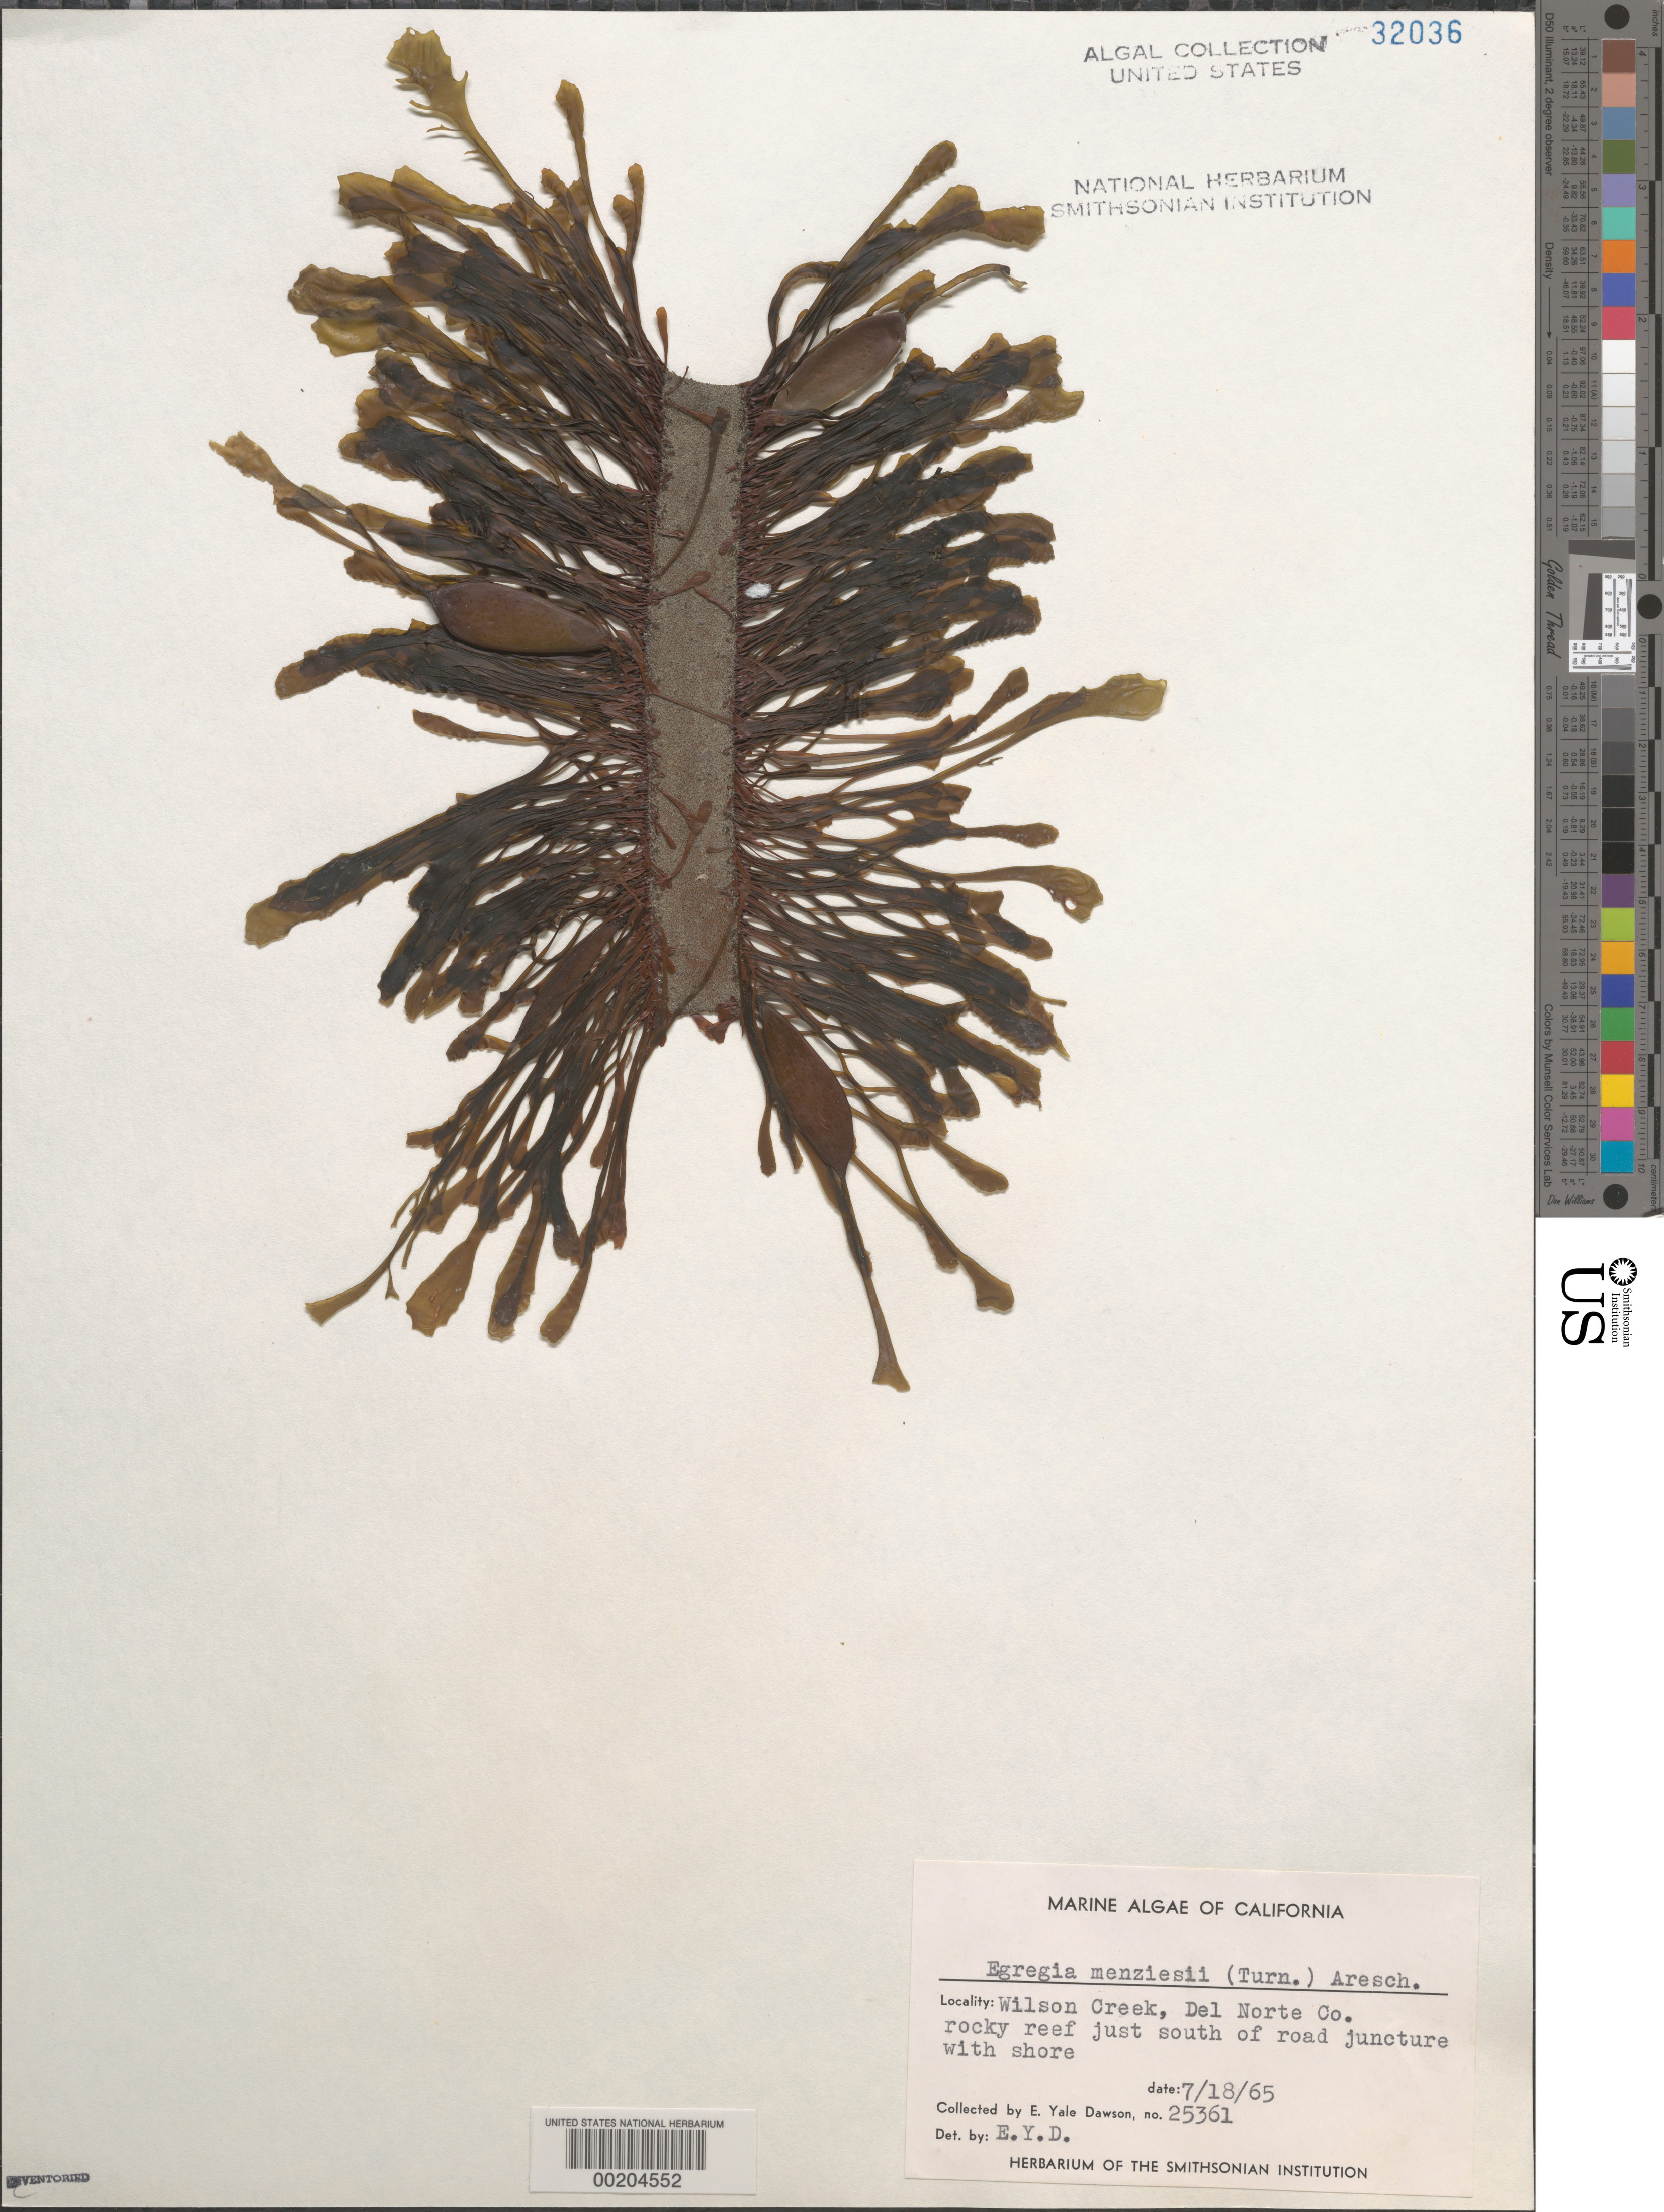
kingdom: Chromista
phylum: Ochrophyta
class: Phaeophyceae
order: Laminariales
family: Lessoniaceae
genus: Egregia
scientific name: Egregia menziesii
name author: (Turner) Aresch.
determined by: Dawson, E. Y.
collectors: E. Y. Dawson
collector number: EYD 25361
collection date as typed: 18 Jul 1965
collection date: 1965-07-18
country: United States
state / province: California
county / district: Del Norte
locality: Wilson Creek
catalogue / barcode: US 32036